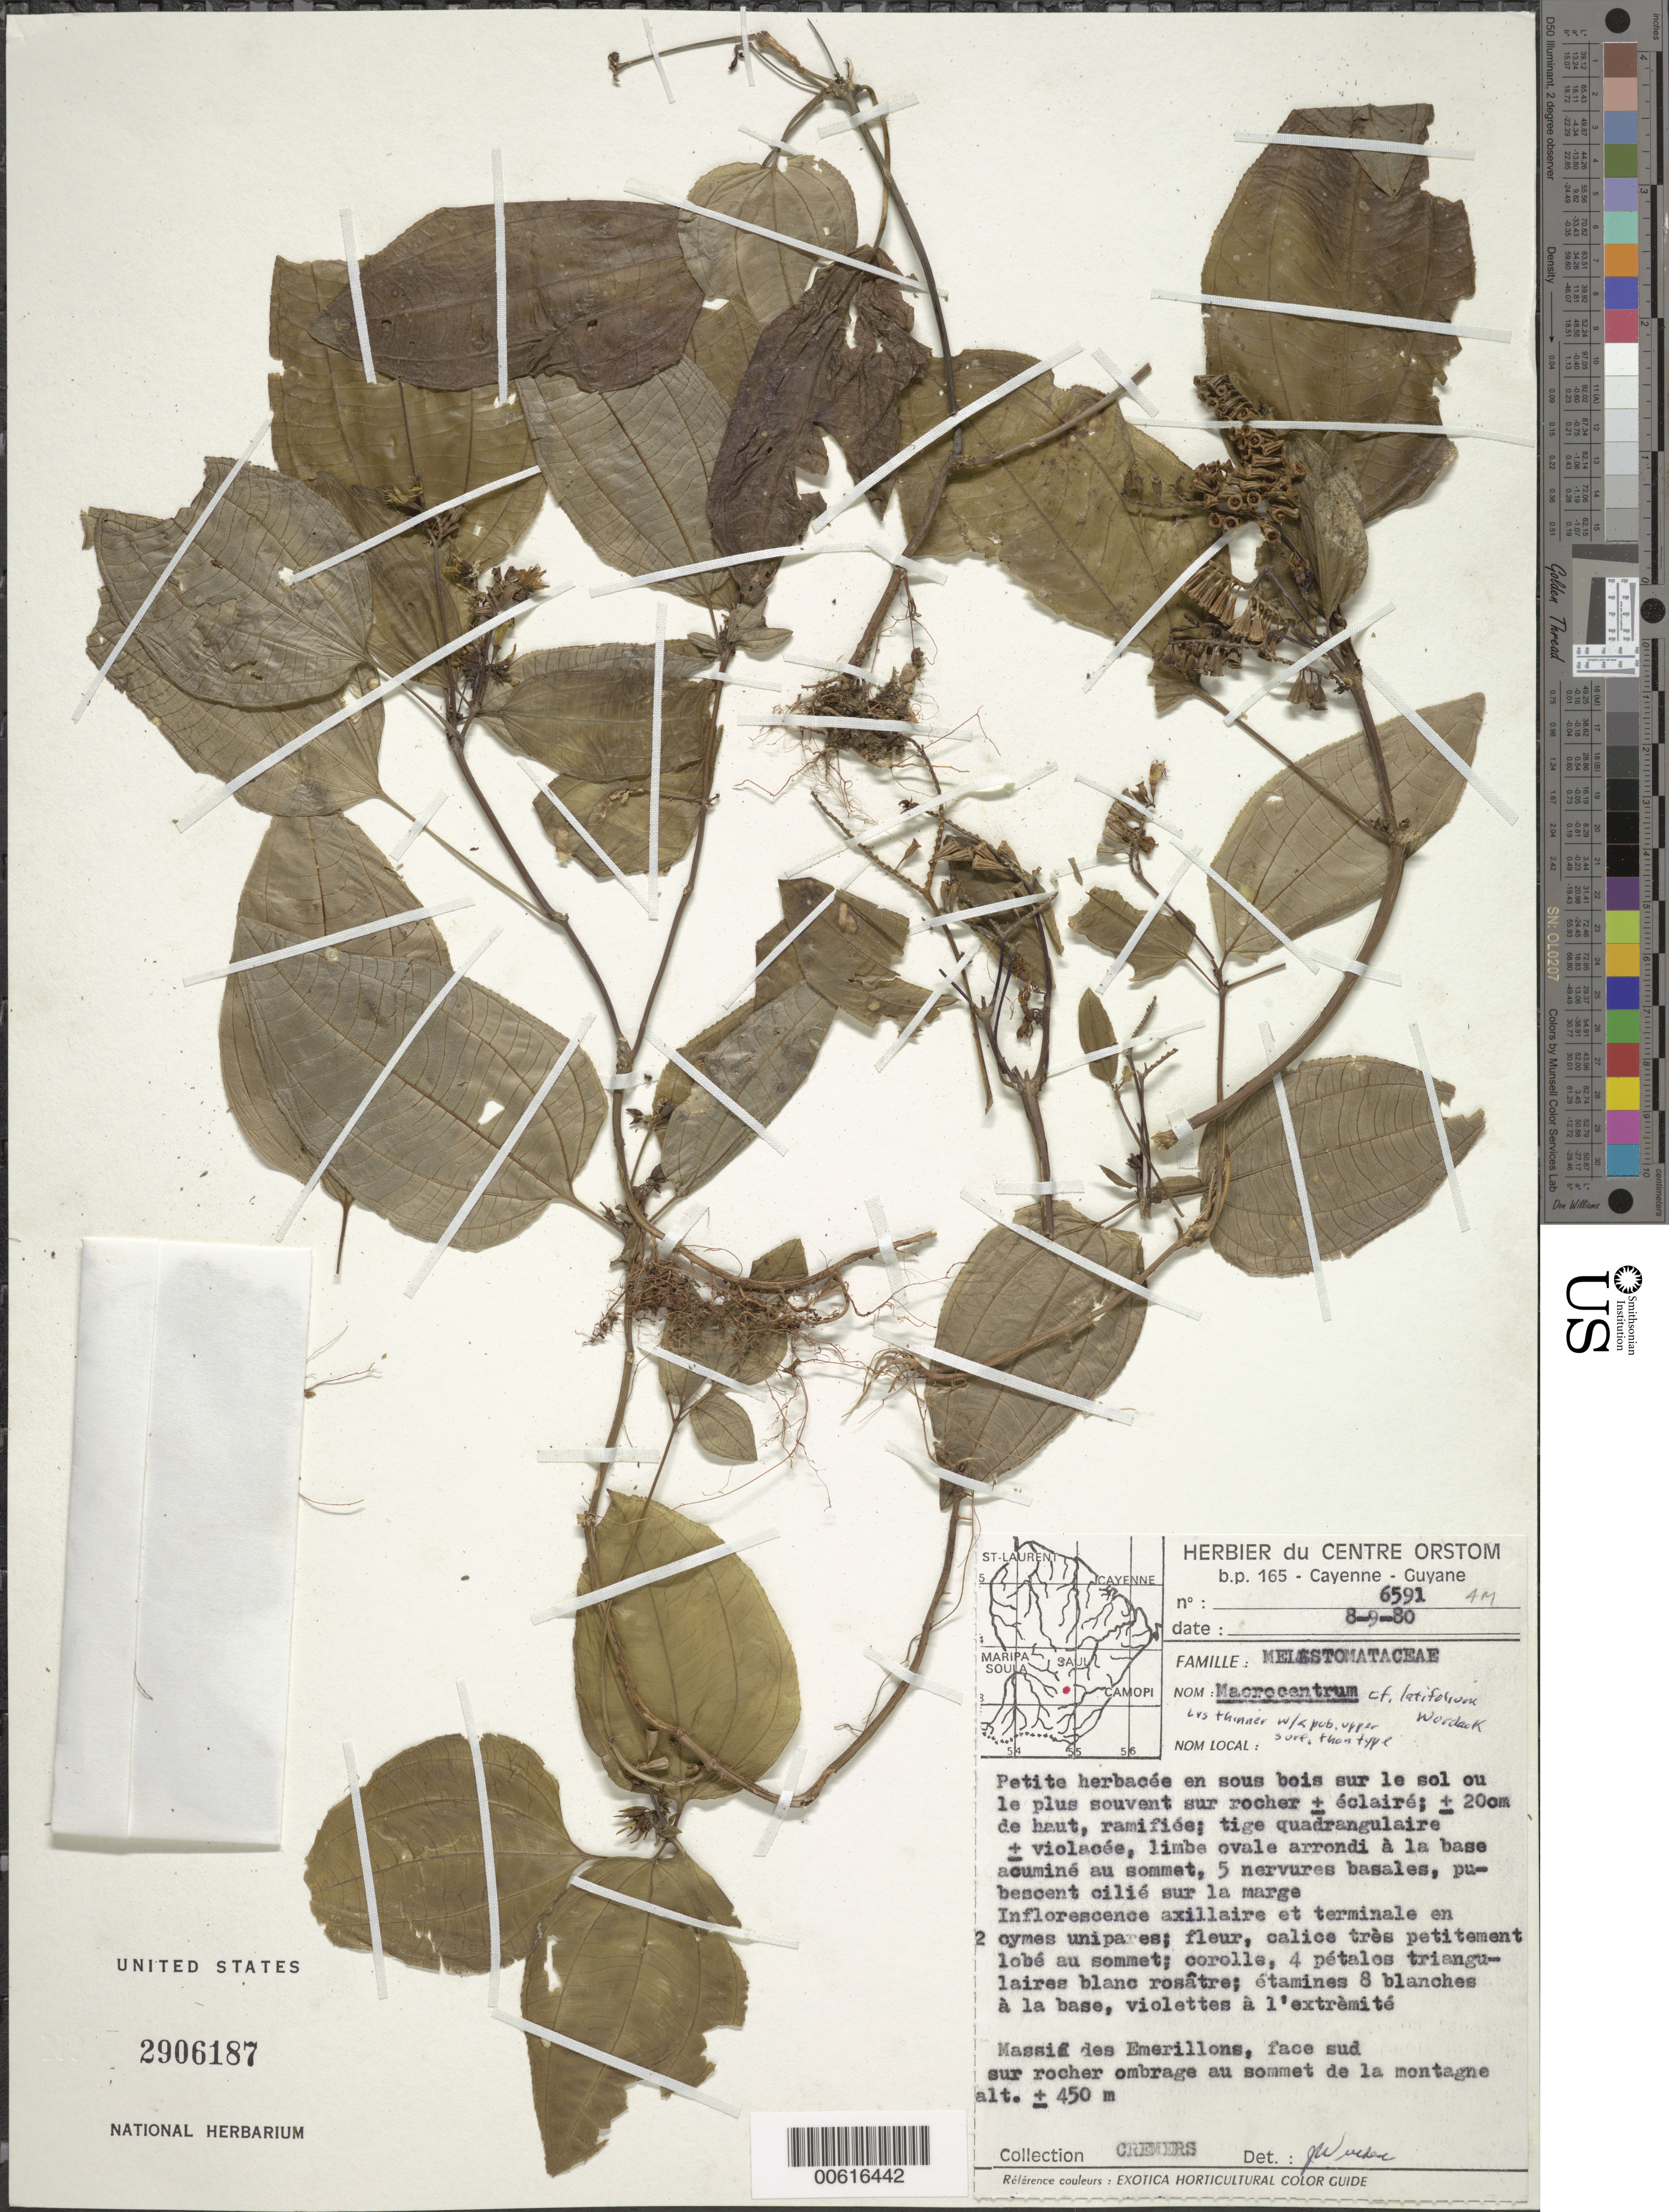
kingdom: Plantae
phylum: Tracheophyta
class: Magnoliopsida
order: Myrtales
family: Melastomataceae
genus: Macrocentrum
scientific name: Macrocentrum latifolium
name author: Wurdack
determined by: Wurdack, John J., (US), US (UNITED STATES)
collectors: G. Cremers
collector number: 6591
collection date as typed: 8-Sep-80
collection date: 1980-09-08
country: French Guiana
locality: Émerillon Massif, face sud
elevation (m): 450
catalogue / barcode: US 2906187